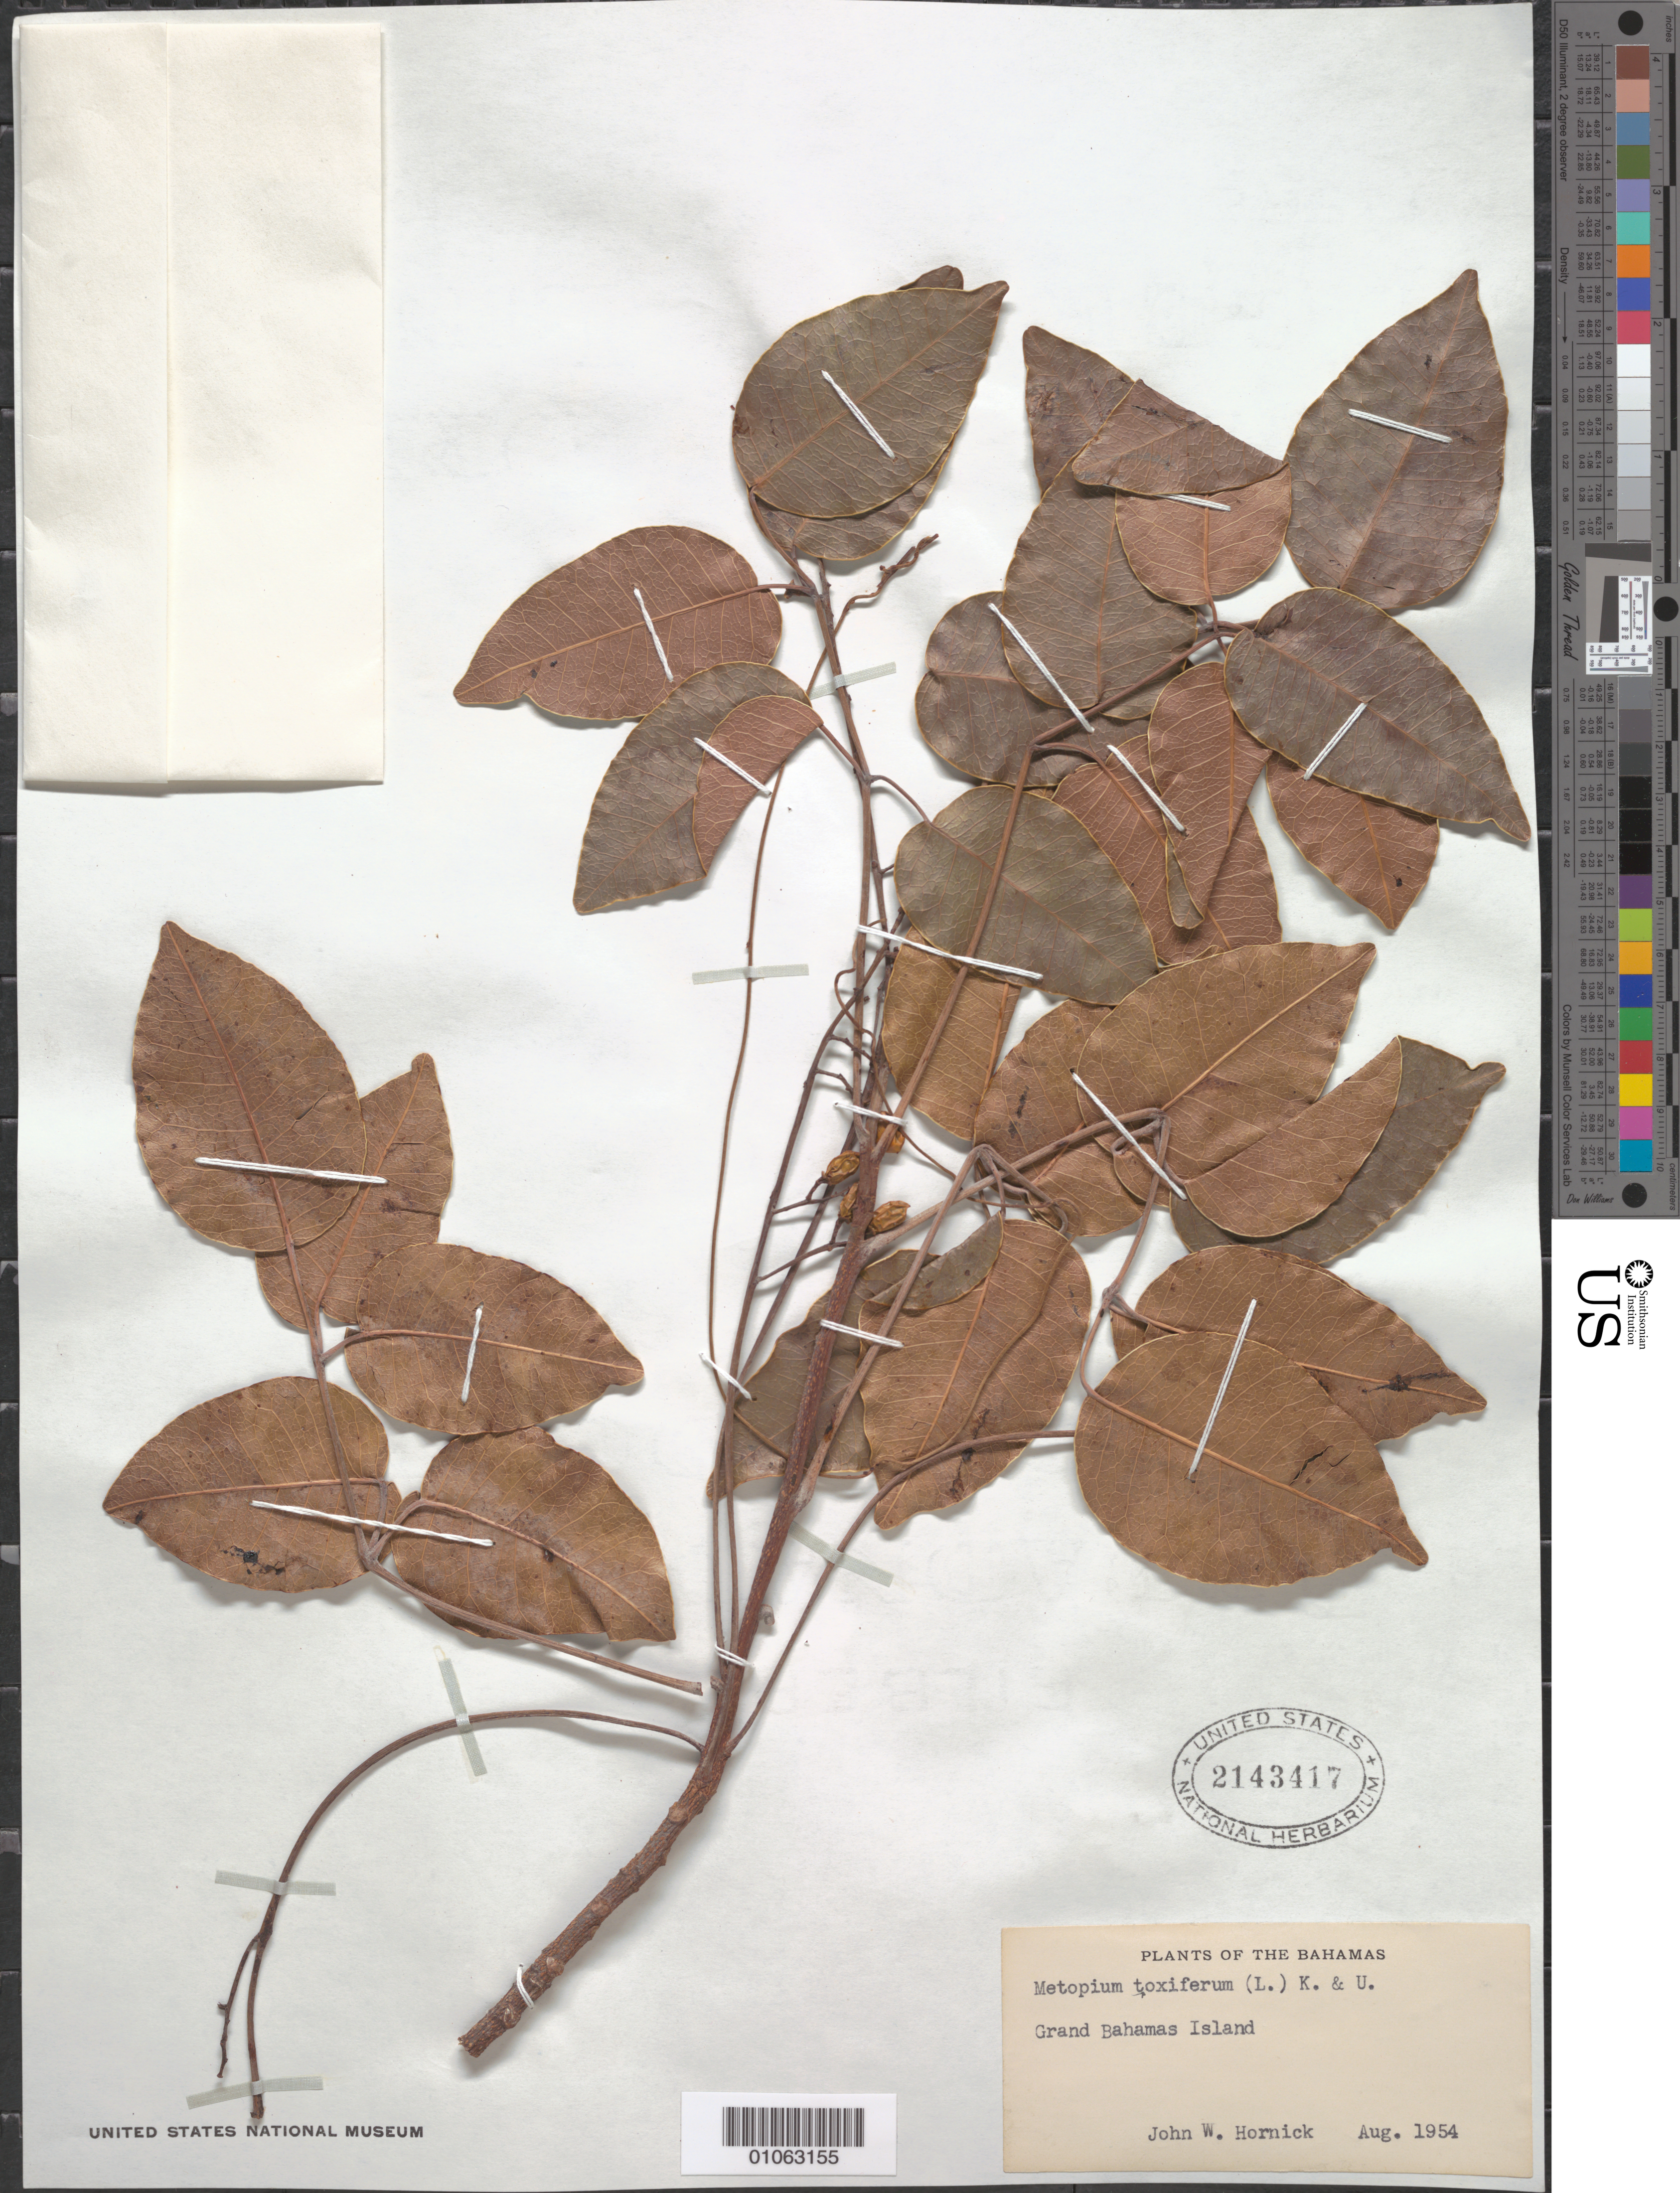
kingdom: Plantae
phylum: Tracheophyta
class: Magnoliopsida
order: Sapindales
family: Anacardiaceae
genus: Metopium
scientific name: Metopium toxiferum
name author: (L.) Krug & Urb.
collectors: J. Hornick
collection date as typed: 01 Aug 1954 to 31 Aug 1954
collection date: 1954-08-01/1954-08-31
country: Bahamas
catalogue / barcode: US 2143417